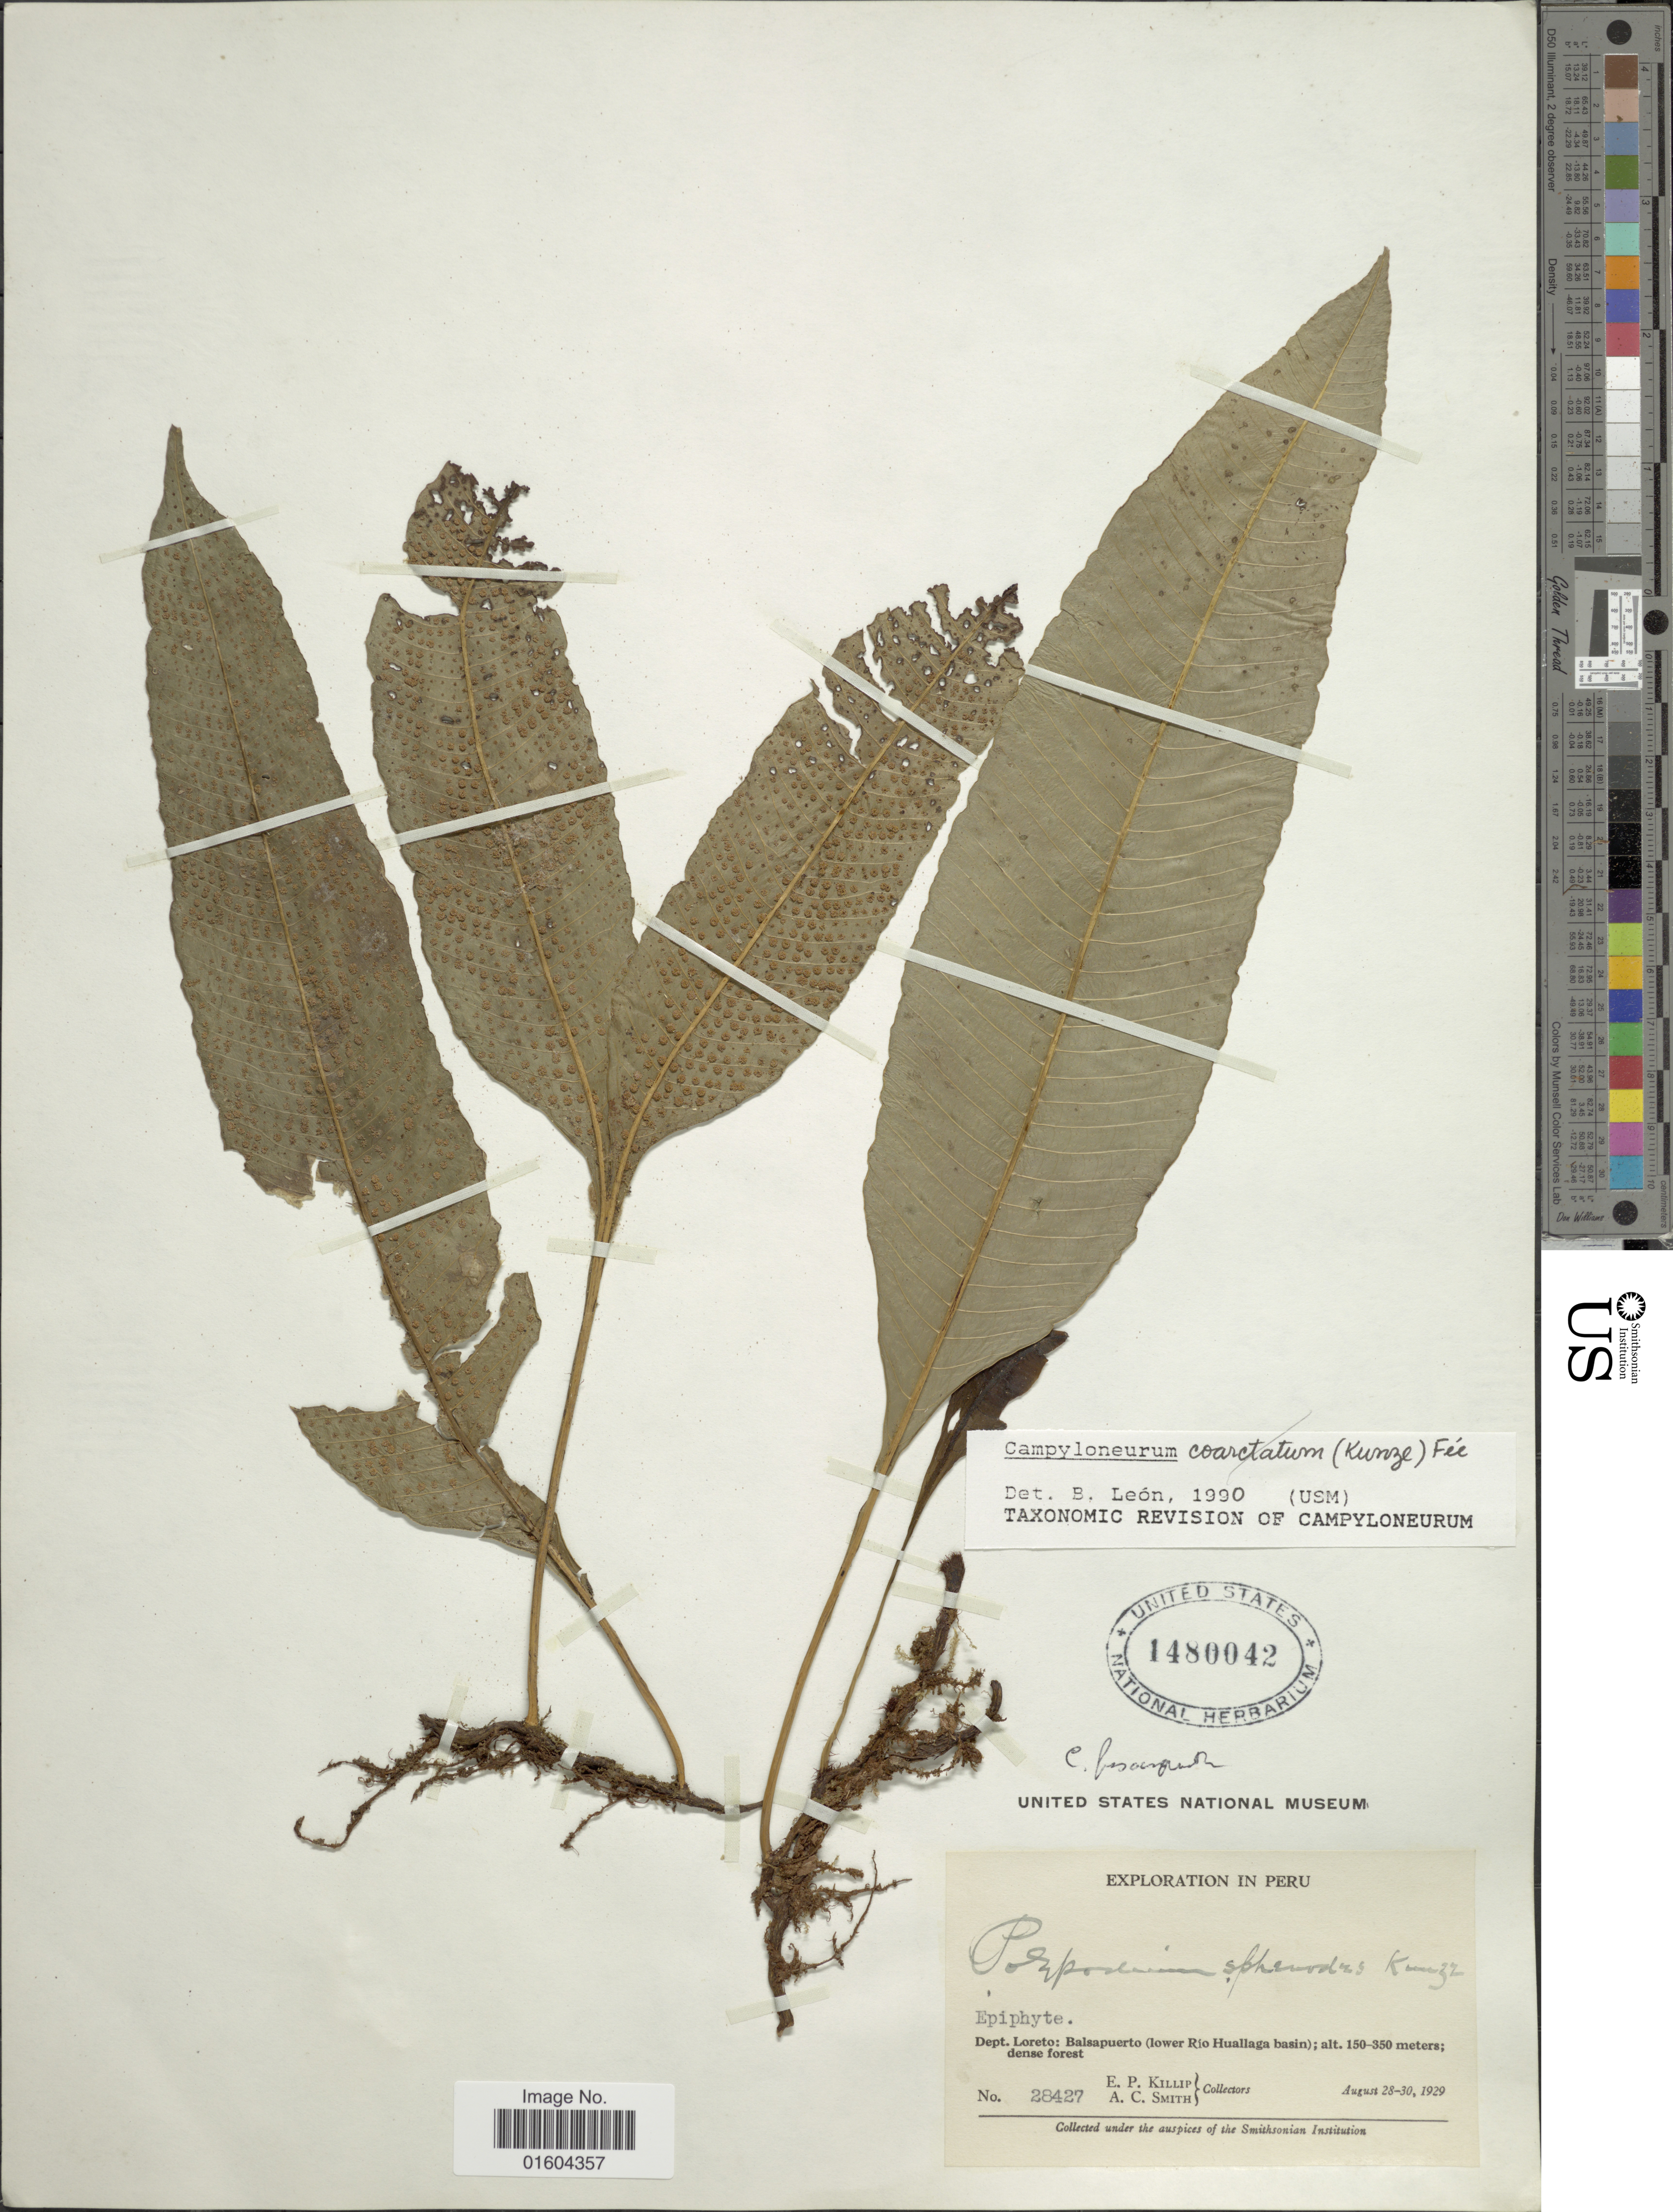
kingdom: Plantae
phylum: Tracheophyta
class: Polypodiopsida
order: Polypodiales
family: Polypodiaceae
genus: Campyloneurum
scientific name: Campyloneurum fuscosquamatum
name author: Lellinger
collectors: E. P. Killip & A. C. Smith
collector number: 28427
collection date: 1929-08-28/1929-08-30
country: Peru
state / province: Loreto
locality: Depto. Loreto: Balsopuertp (lower Rio Huallaga baisn).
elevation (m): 150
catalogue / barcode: US 1480042